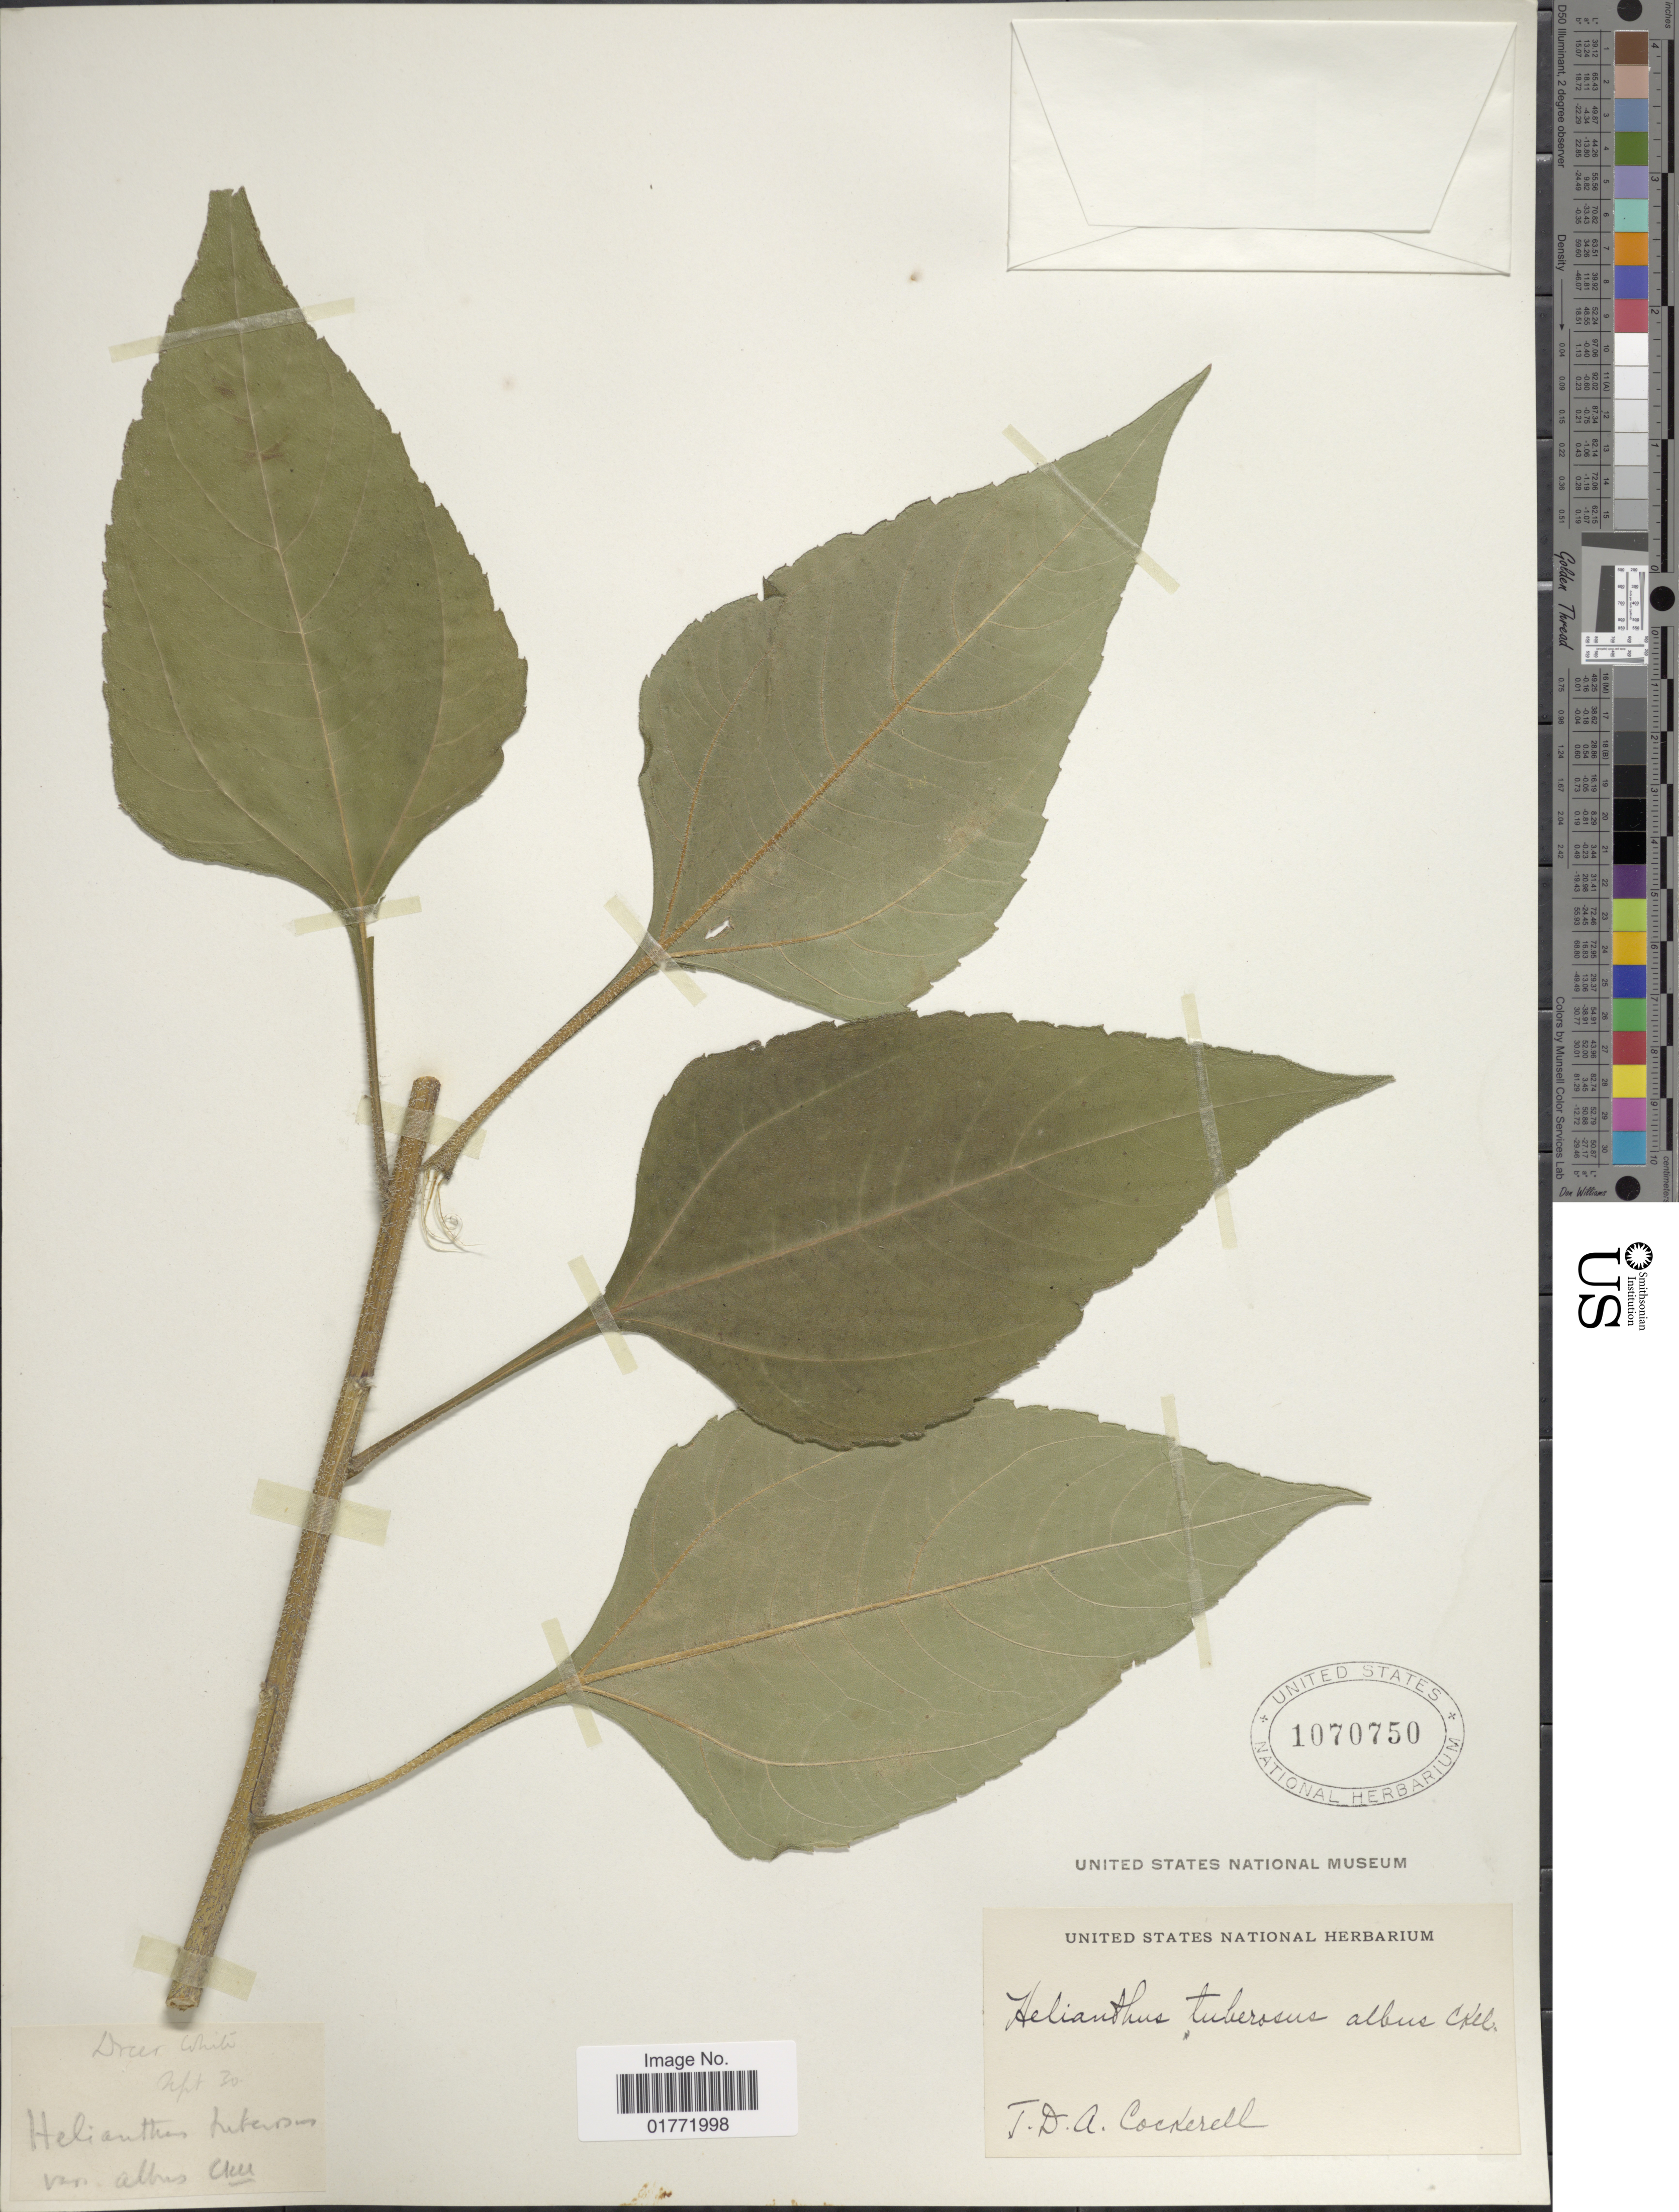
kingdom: Plantae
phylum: Tracheophyta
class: Magnoliopsida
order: Asterales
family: Asteraceae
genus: Helianthus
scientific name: Helianthus tuberosus var. albus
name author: Cockerell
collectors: T. Cockerell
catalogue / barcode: US 1070750